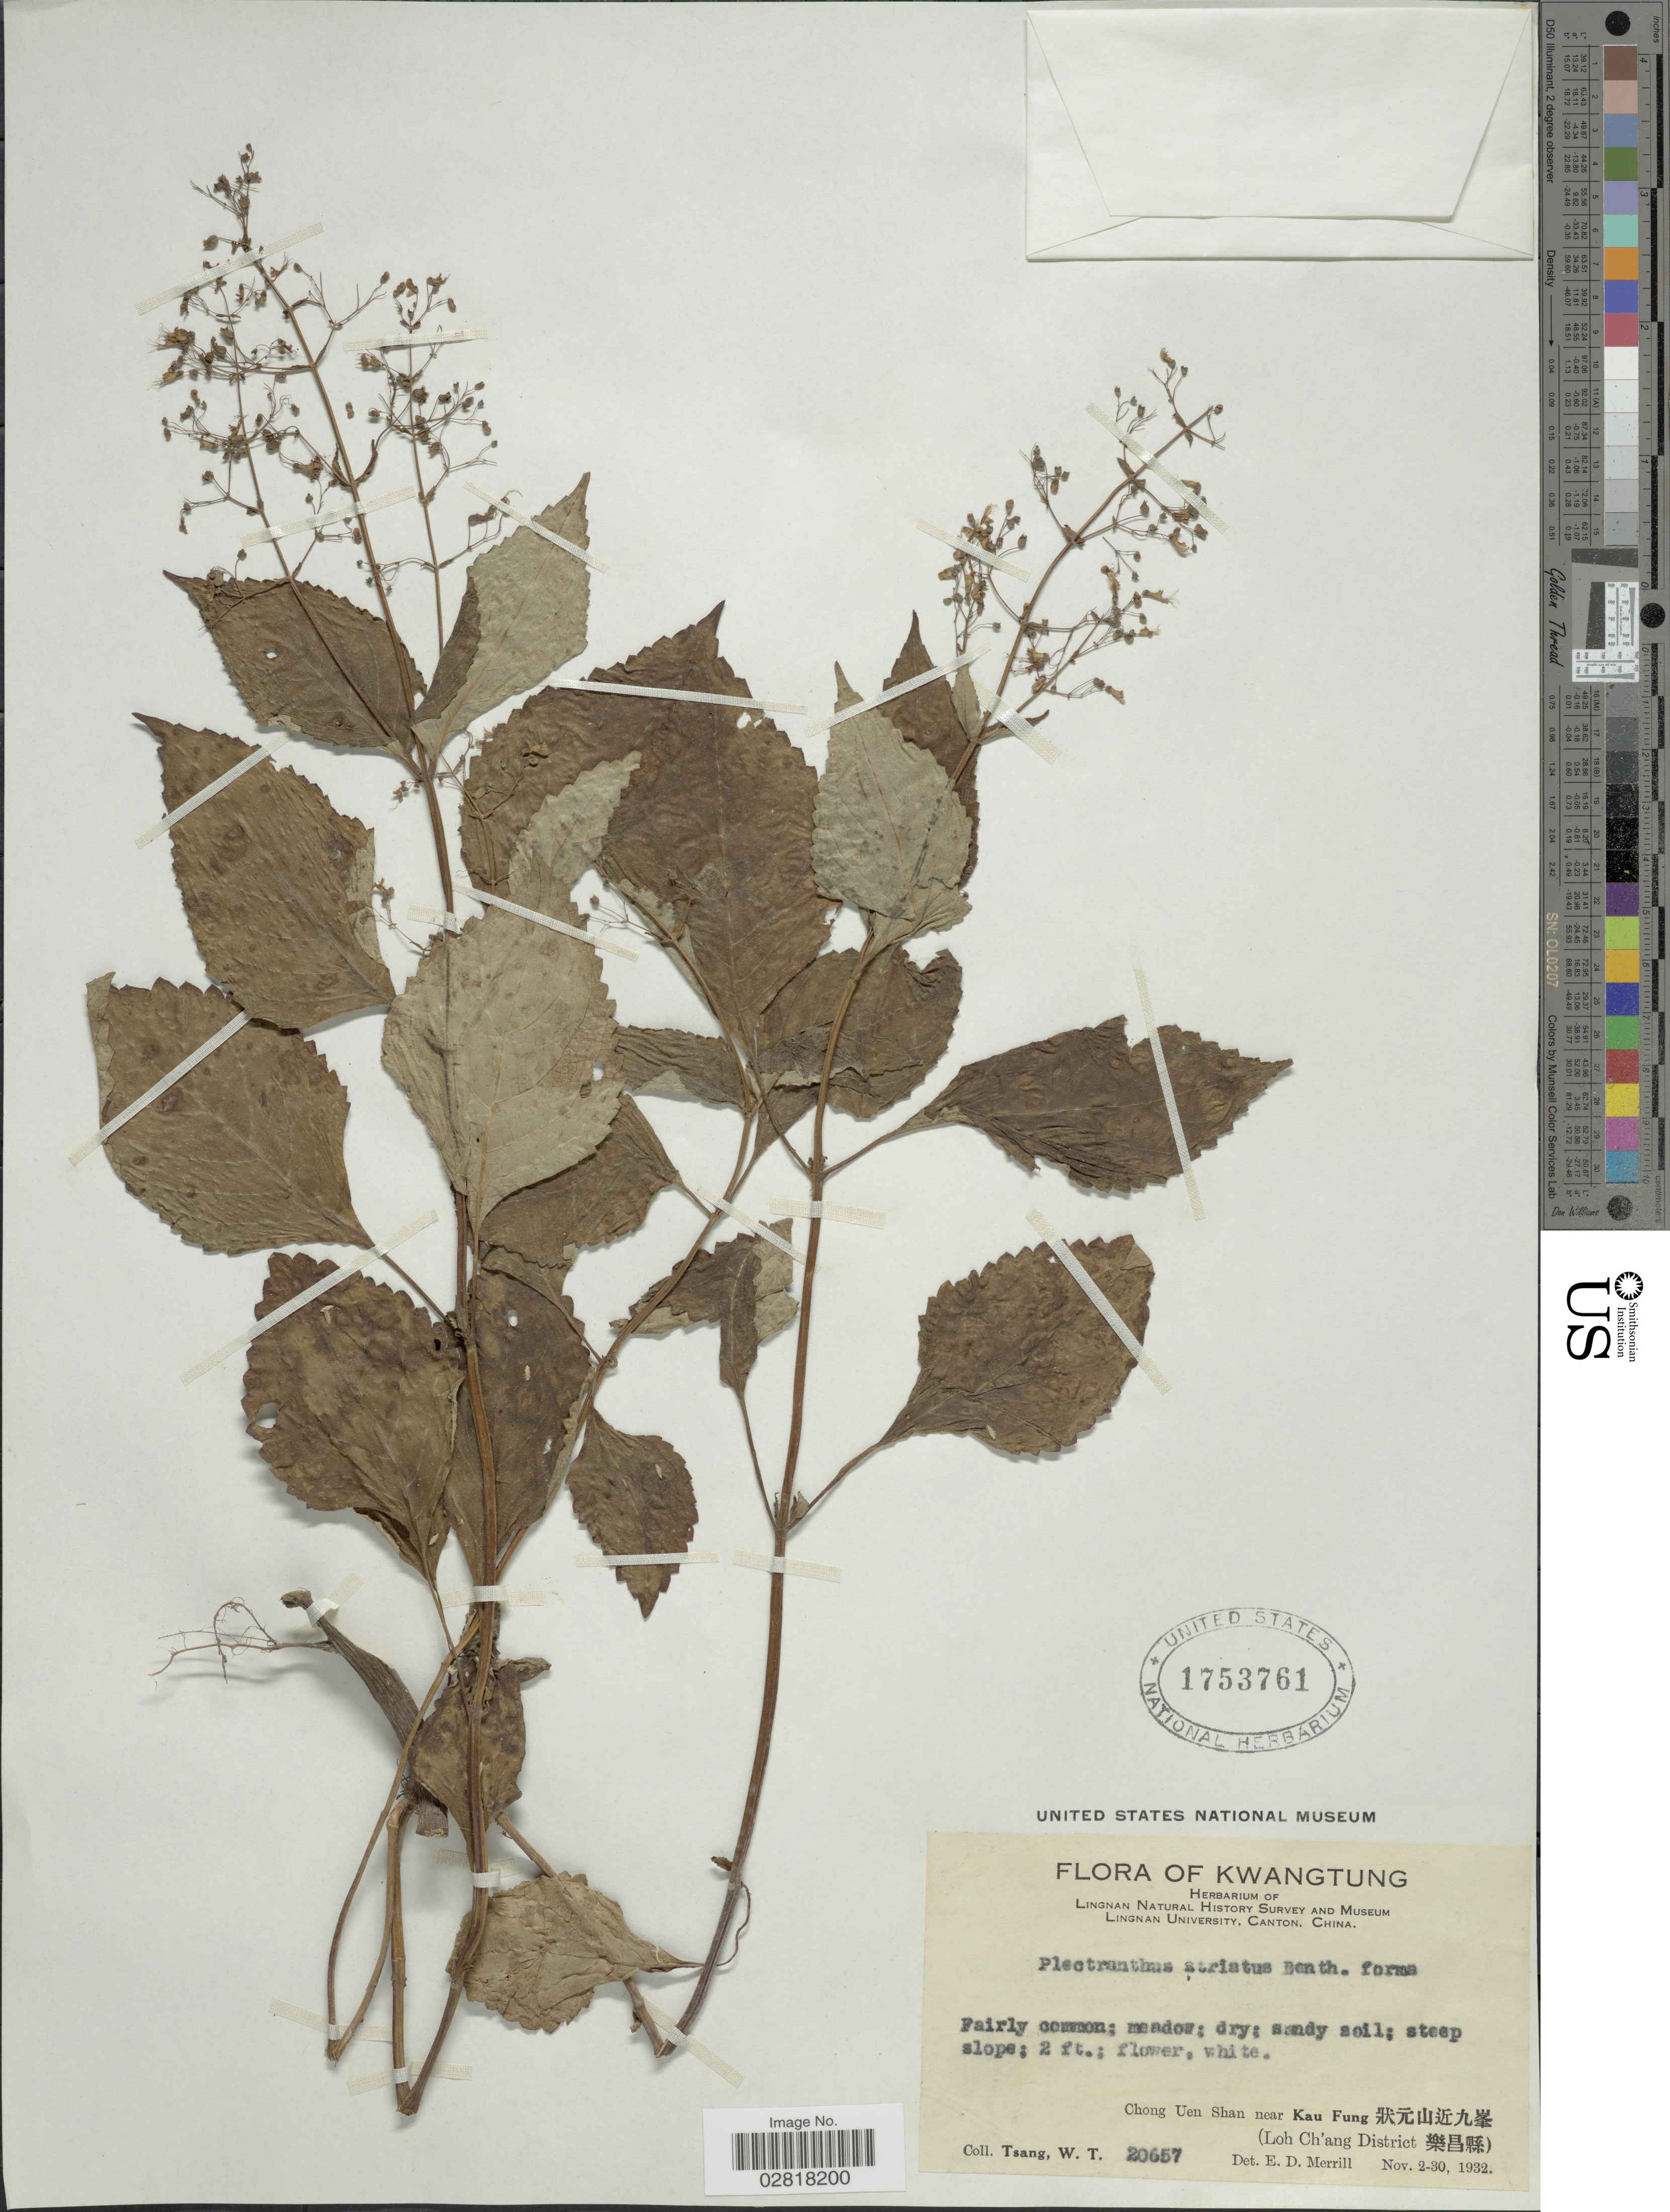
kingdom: Plantae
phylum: Tracheophyta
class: Magnoliopsida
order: Lamiales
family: Lamiaceae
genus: Plectranthus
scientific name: Plectranthus striatus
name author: Benth.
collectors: W. T. Tsang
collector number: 20657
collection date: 1932-11-02/1932-11-30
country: China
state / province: Guangdong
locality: Kwangtung, Chong Uen Shan near Kau Fung (Loh Ch'ang District).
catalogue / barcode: US 1753761